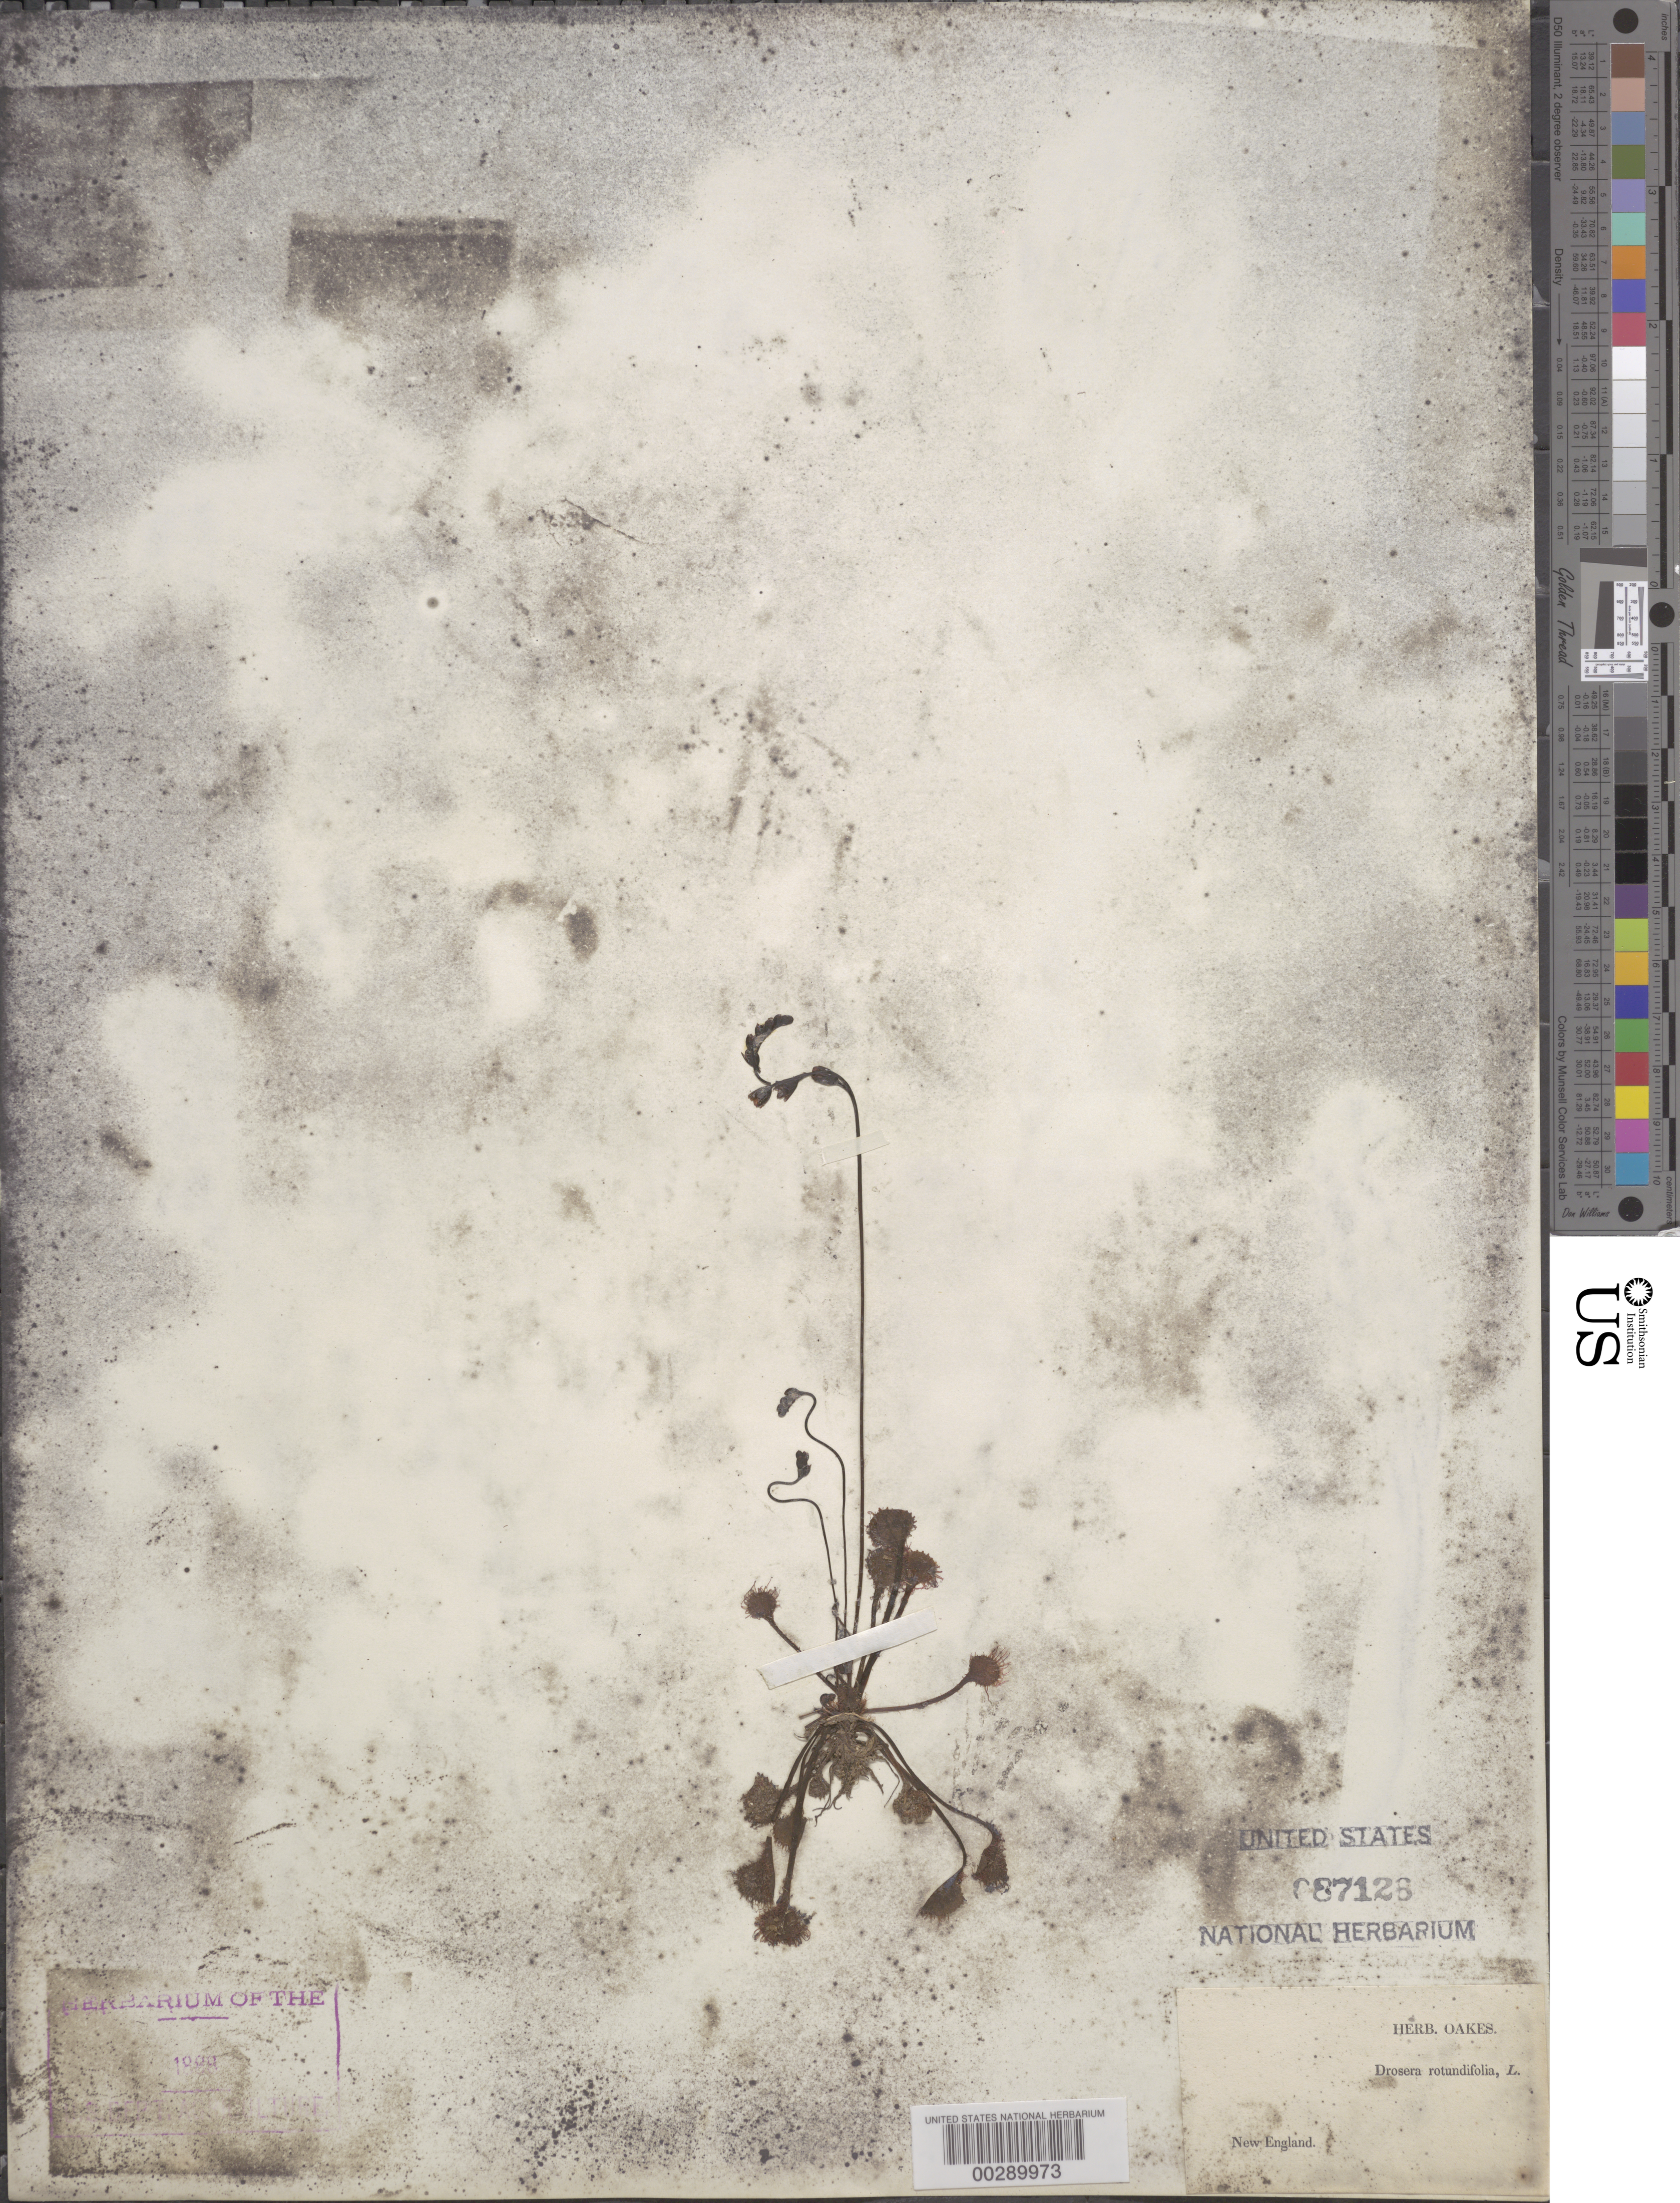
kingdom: Plantae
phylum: Tracheophyta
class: Magnoliopsida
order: Caryophyllales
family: Droseraceae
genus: Drosera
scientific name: Drosera rotundifolia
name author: L.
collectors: ex herb. Oakes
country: United States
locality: New england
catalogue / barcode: US 87126